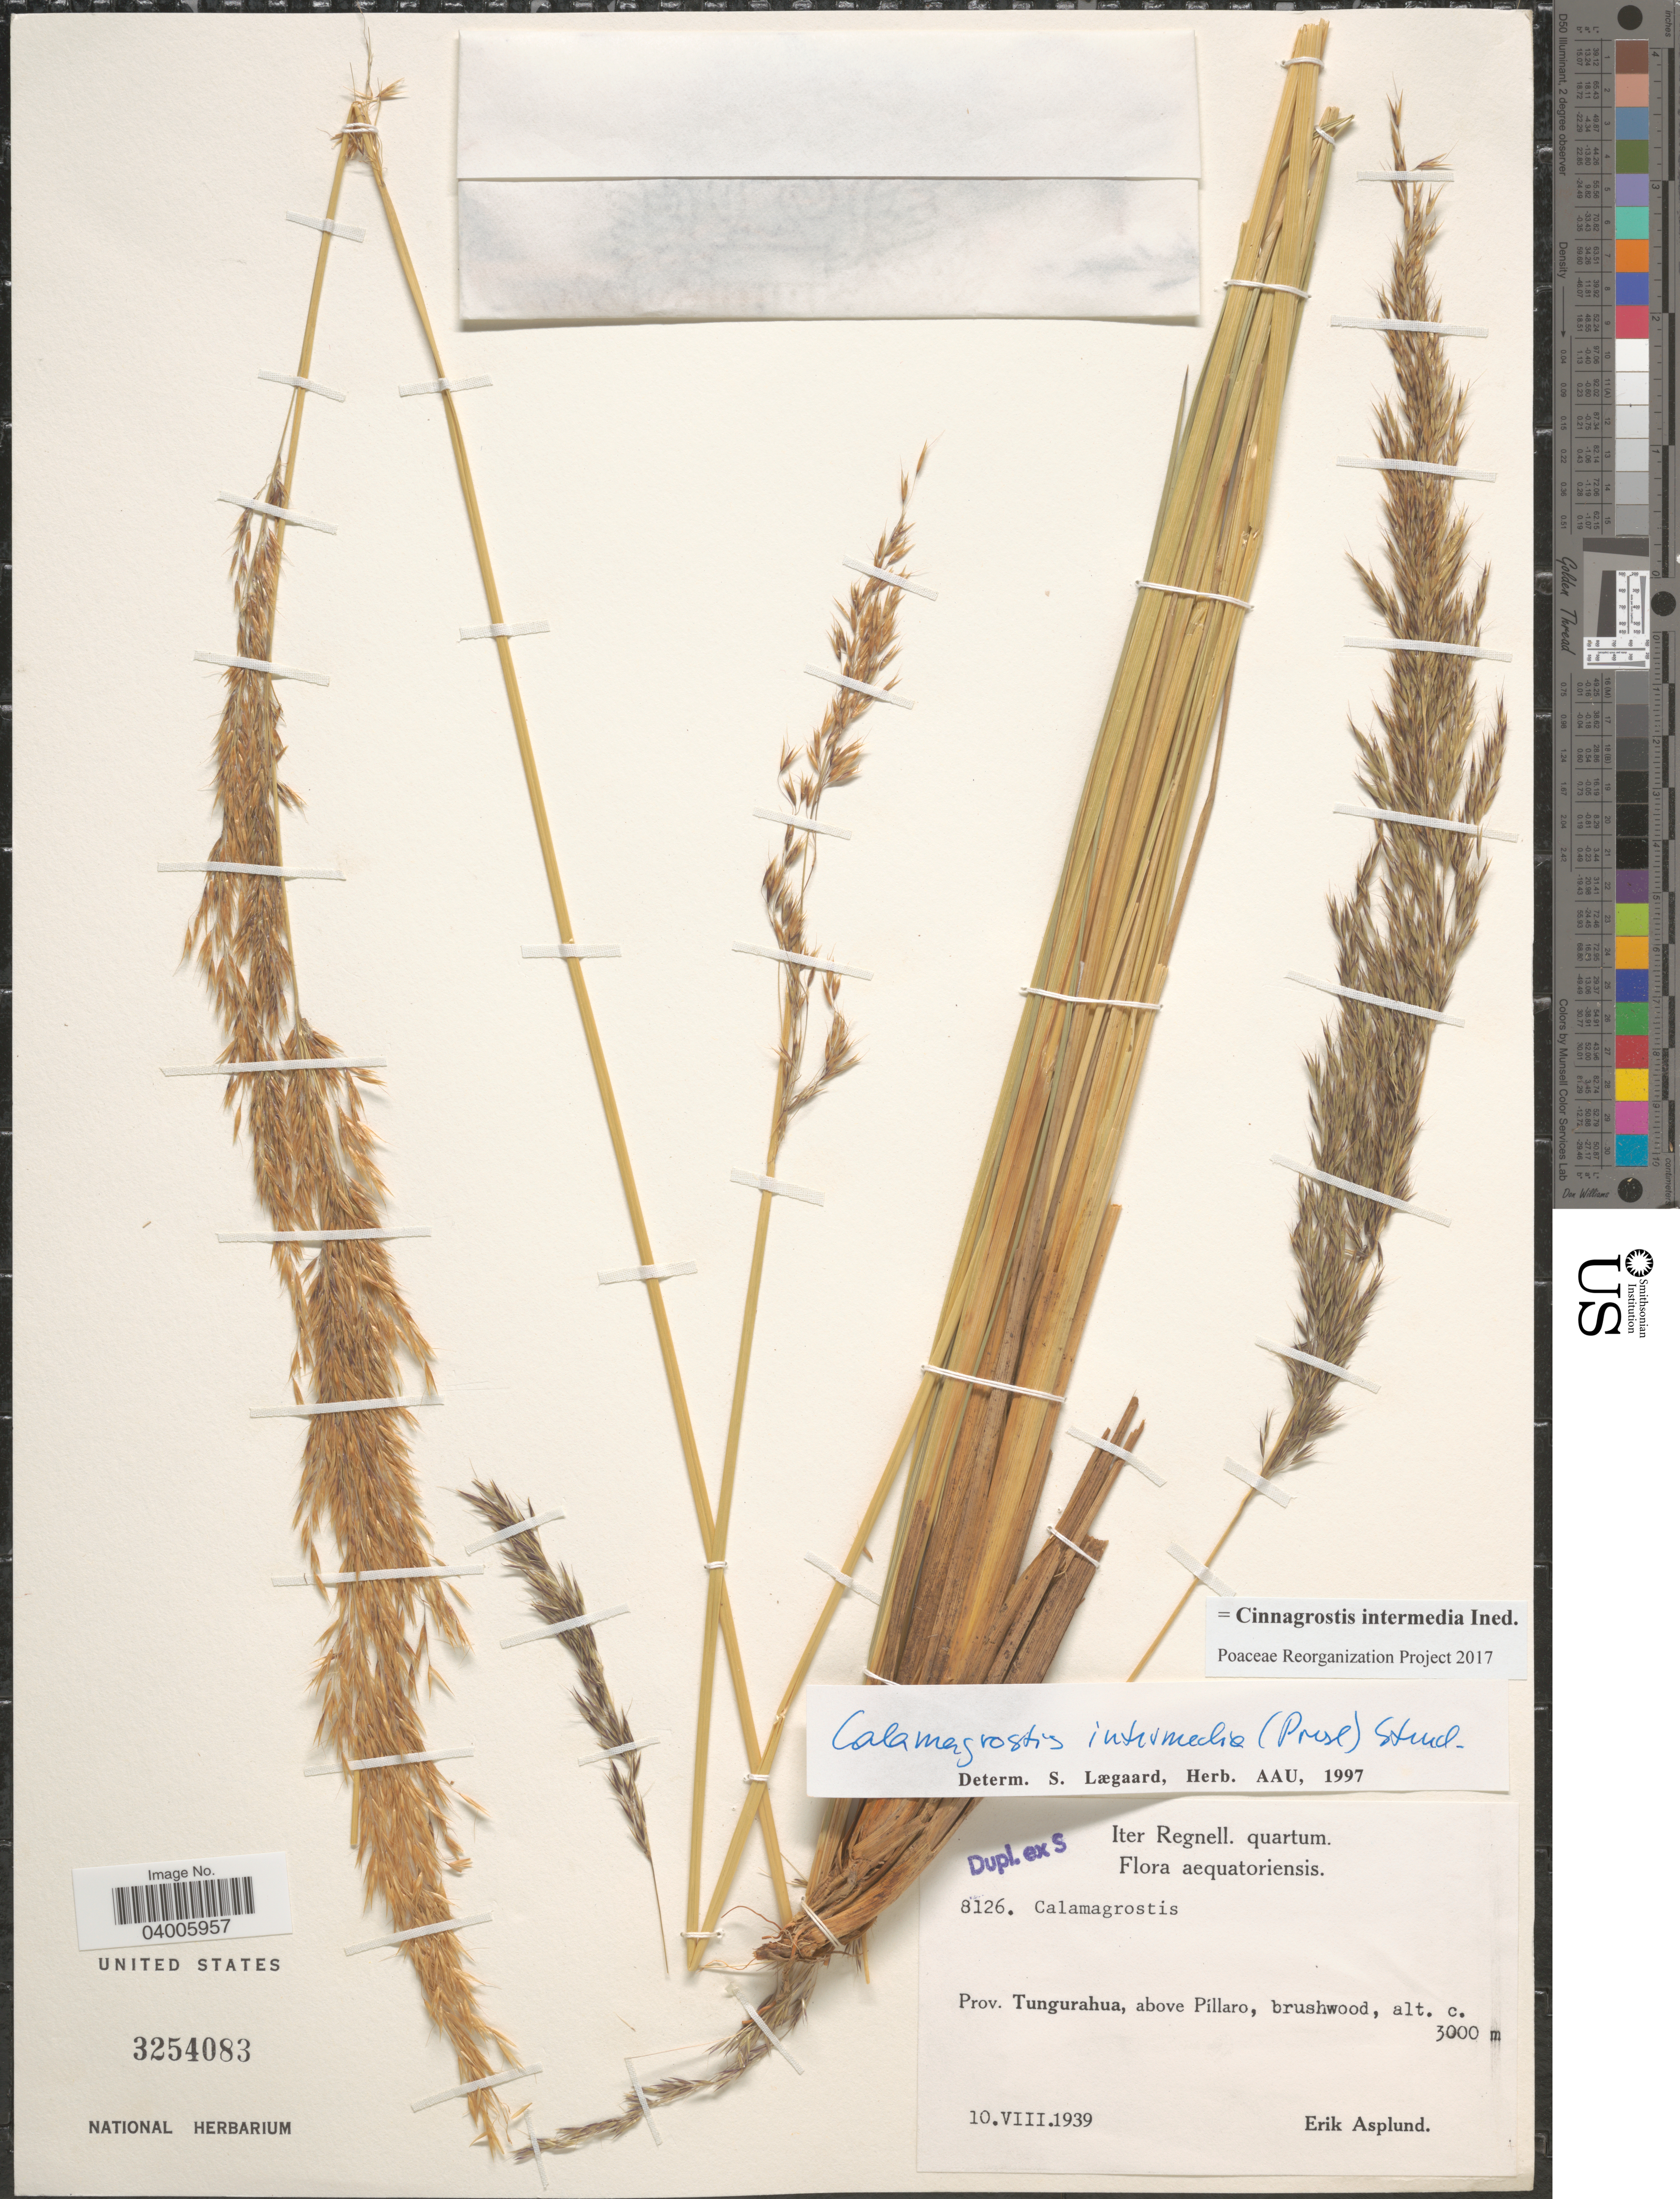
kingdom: Plantae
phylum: Tracheophyta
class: Liliopsida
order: Poales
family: Poaceae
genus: Cinnagrostis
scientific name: Cinnagrostis intermedia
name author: (J. Presl) P.M. Peterson et al.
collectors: E. Asplund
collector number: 8126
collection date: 1939-08-10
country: Ecuador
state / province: Tungurahua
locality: Aequatoriensis. Above Píllaro.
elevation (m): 3000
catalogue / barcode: US 3254083